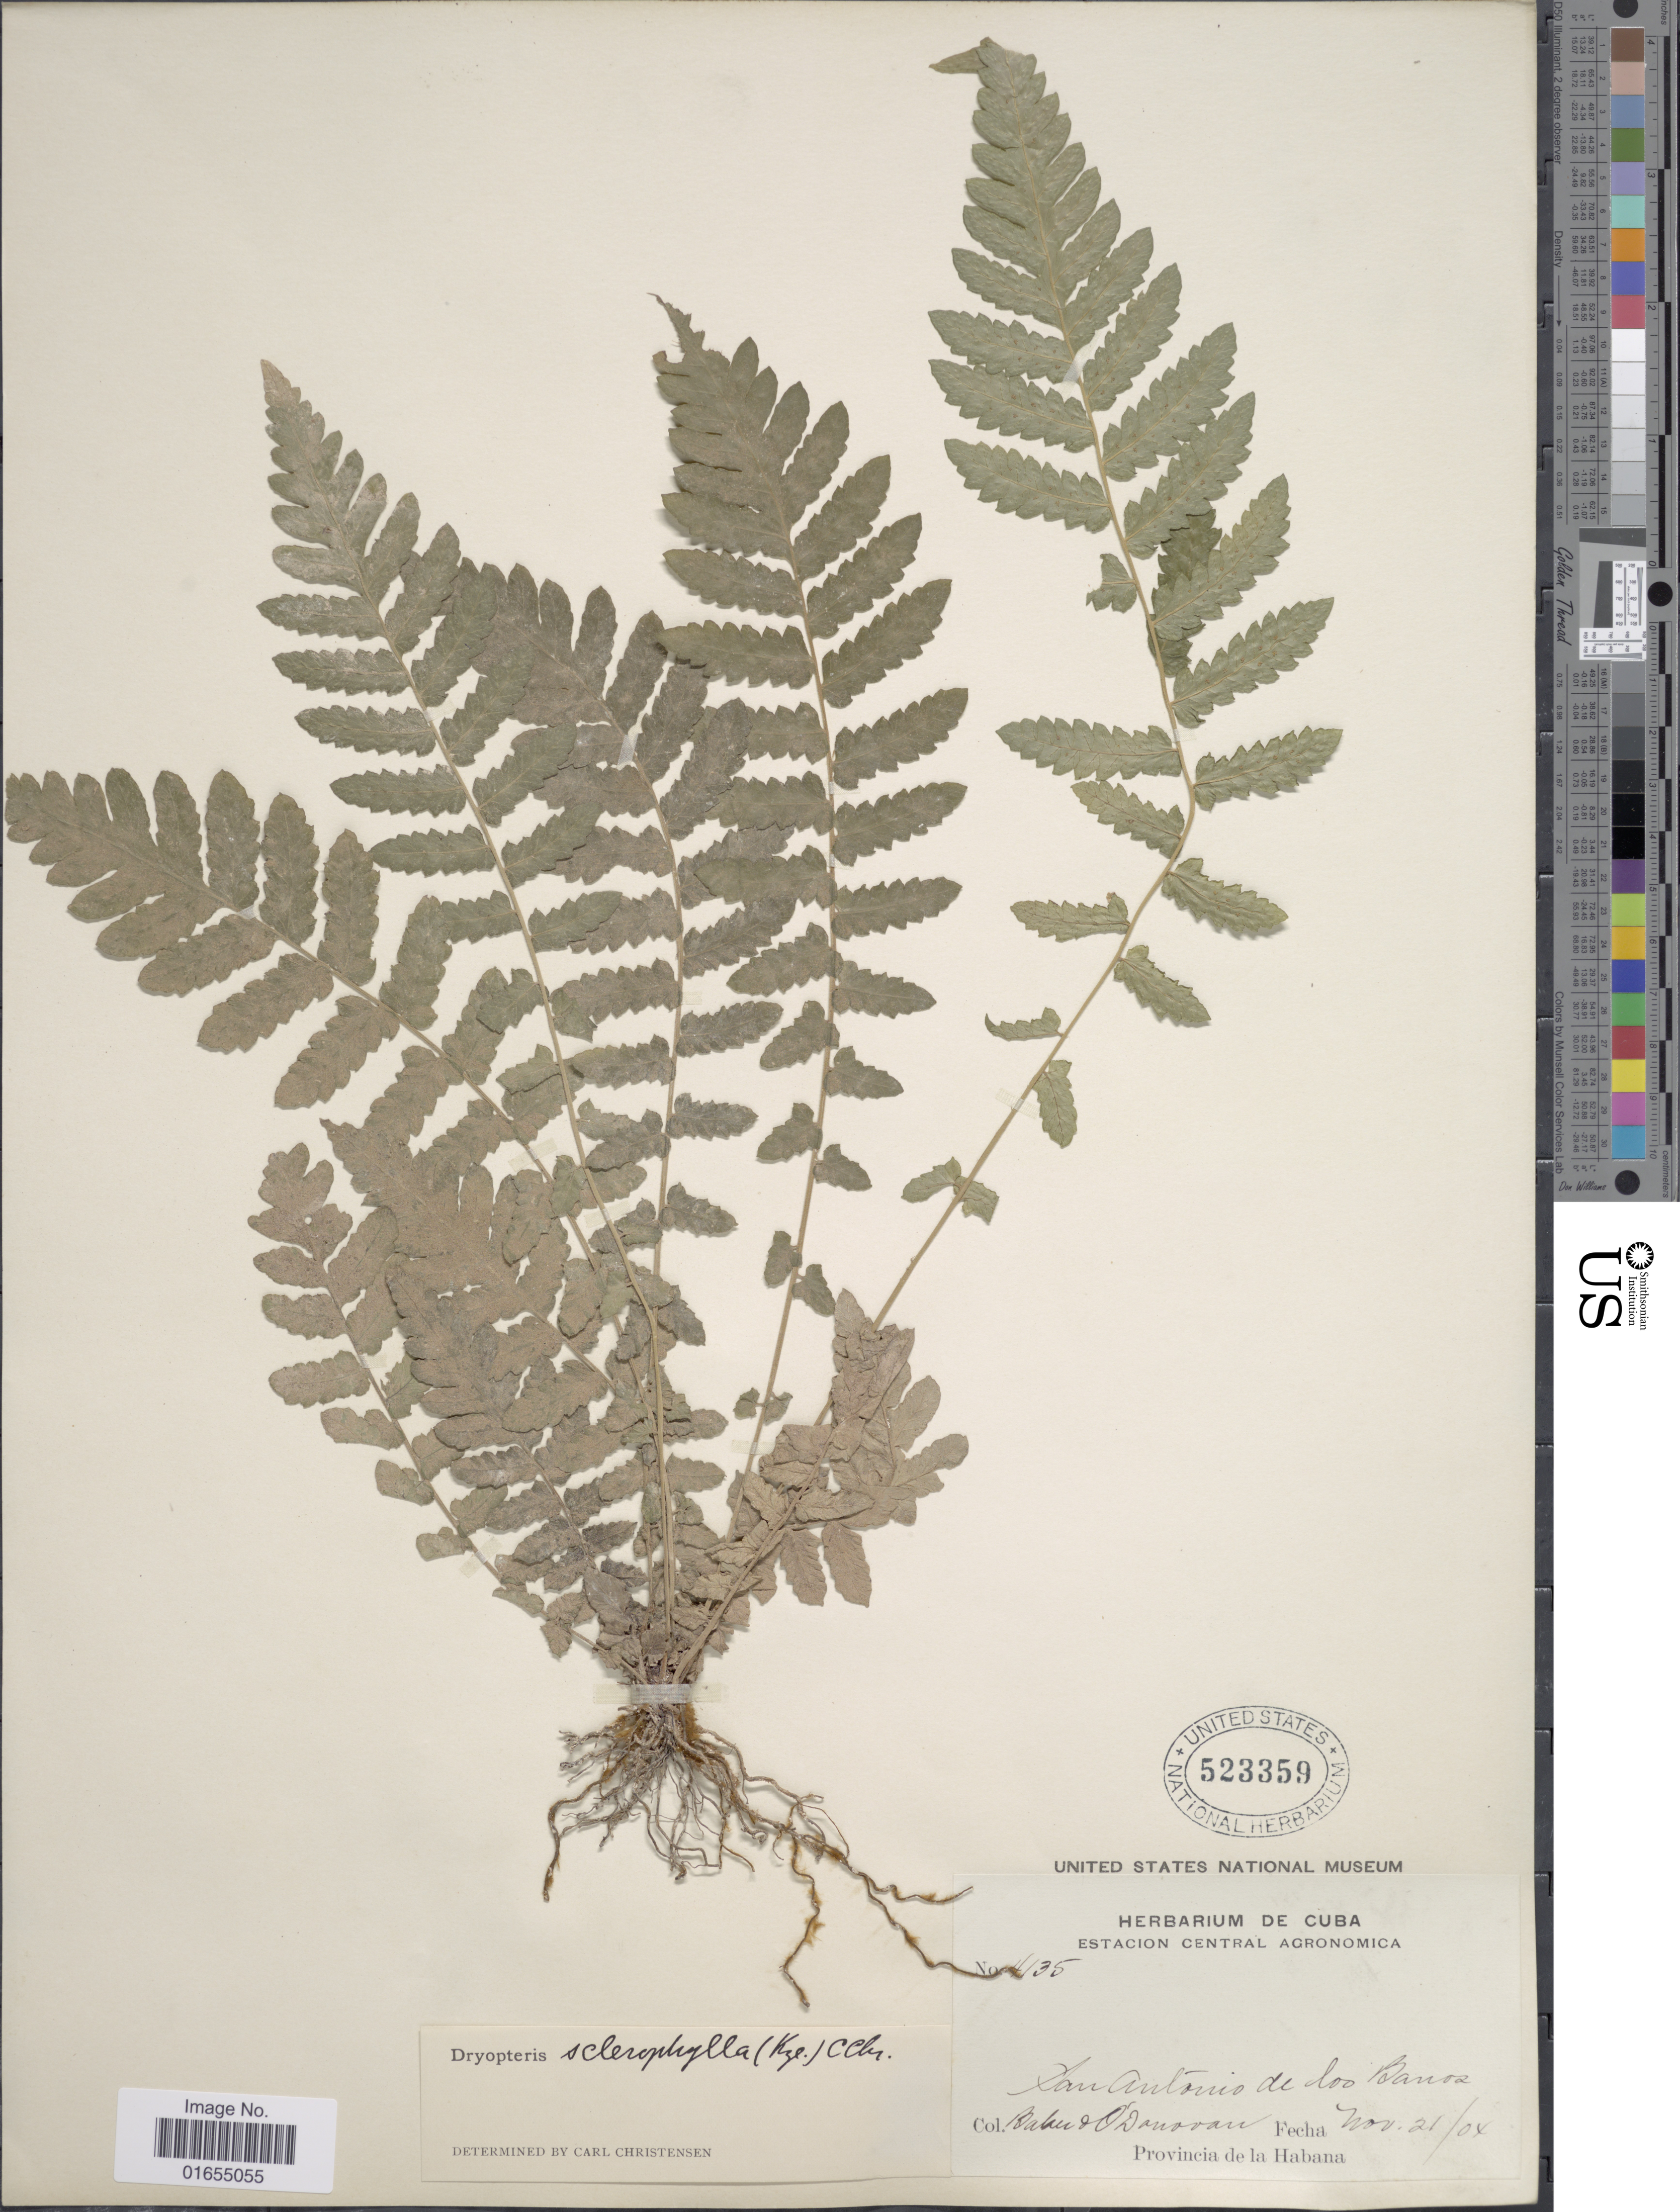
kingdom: Plantae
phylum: Tracheophyta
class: Polypodiopsida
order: Polypodiales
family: Thelypteridaceae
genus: Goniopteris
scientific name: Goniopteris sclerophylla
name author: (Poepp.) C.V. Morton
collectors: -- Baker & -. Donovan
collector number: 4135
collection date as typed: Transcribed d/m/y: 21/11/4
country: Cuba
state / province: La Habana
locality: San Antonio de los Banos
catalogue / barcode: US 523359